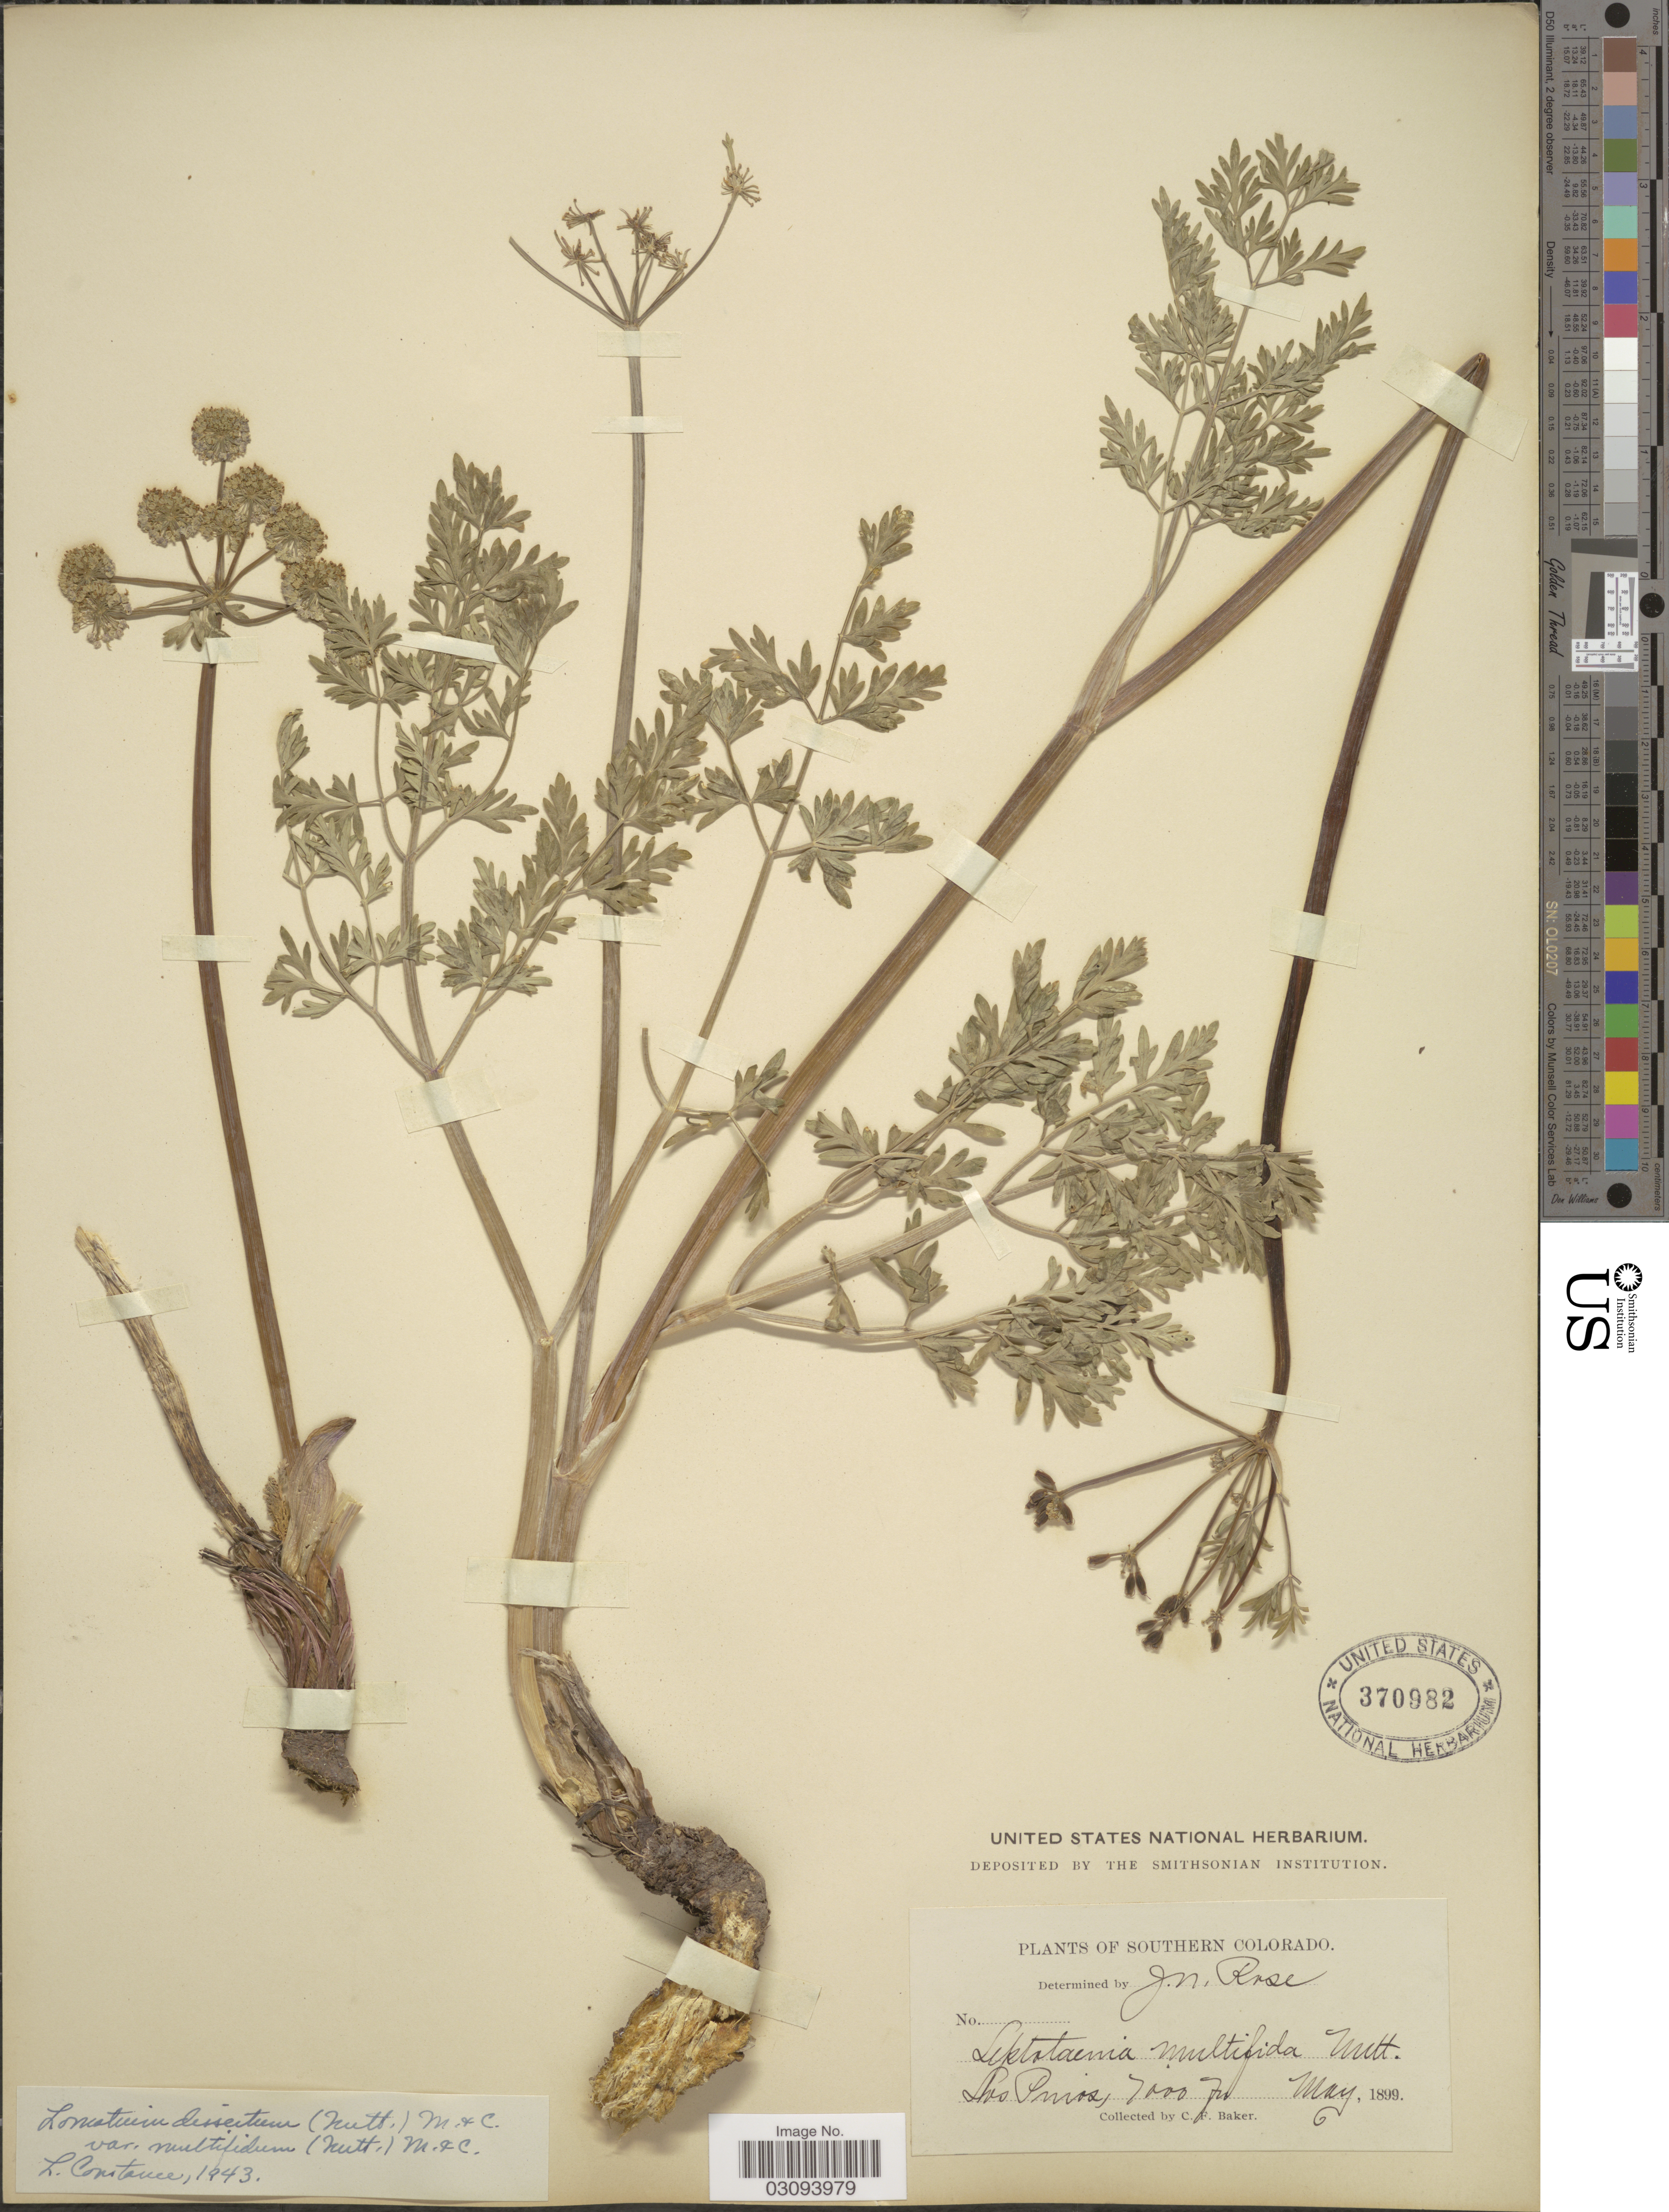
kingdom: Plantae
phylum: Tracheophyta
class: Magnoliopsida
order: Apiales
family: Apiaceae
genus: Lomatium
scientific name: Lomatium dissectum var. multifidum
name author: (Nutt.) Mathias & Constance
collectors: C. F. Baker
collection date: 1899-05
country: United States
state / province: Colorado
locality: Southern Colorado. Los Pinos.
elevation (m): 2134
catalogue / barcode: US 370982